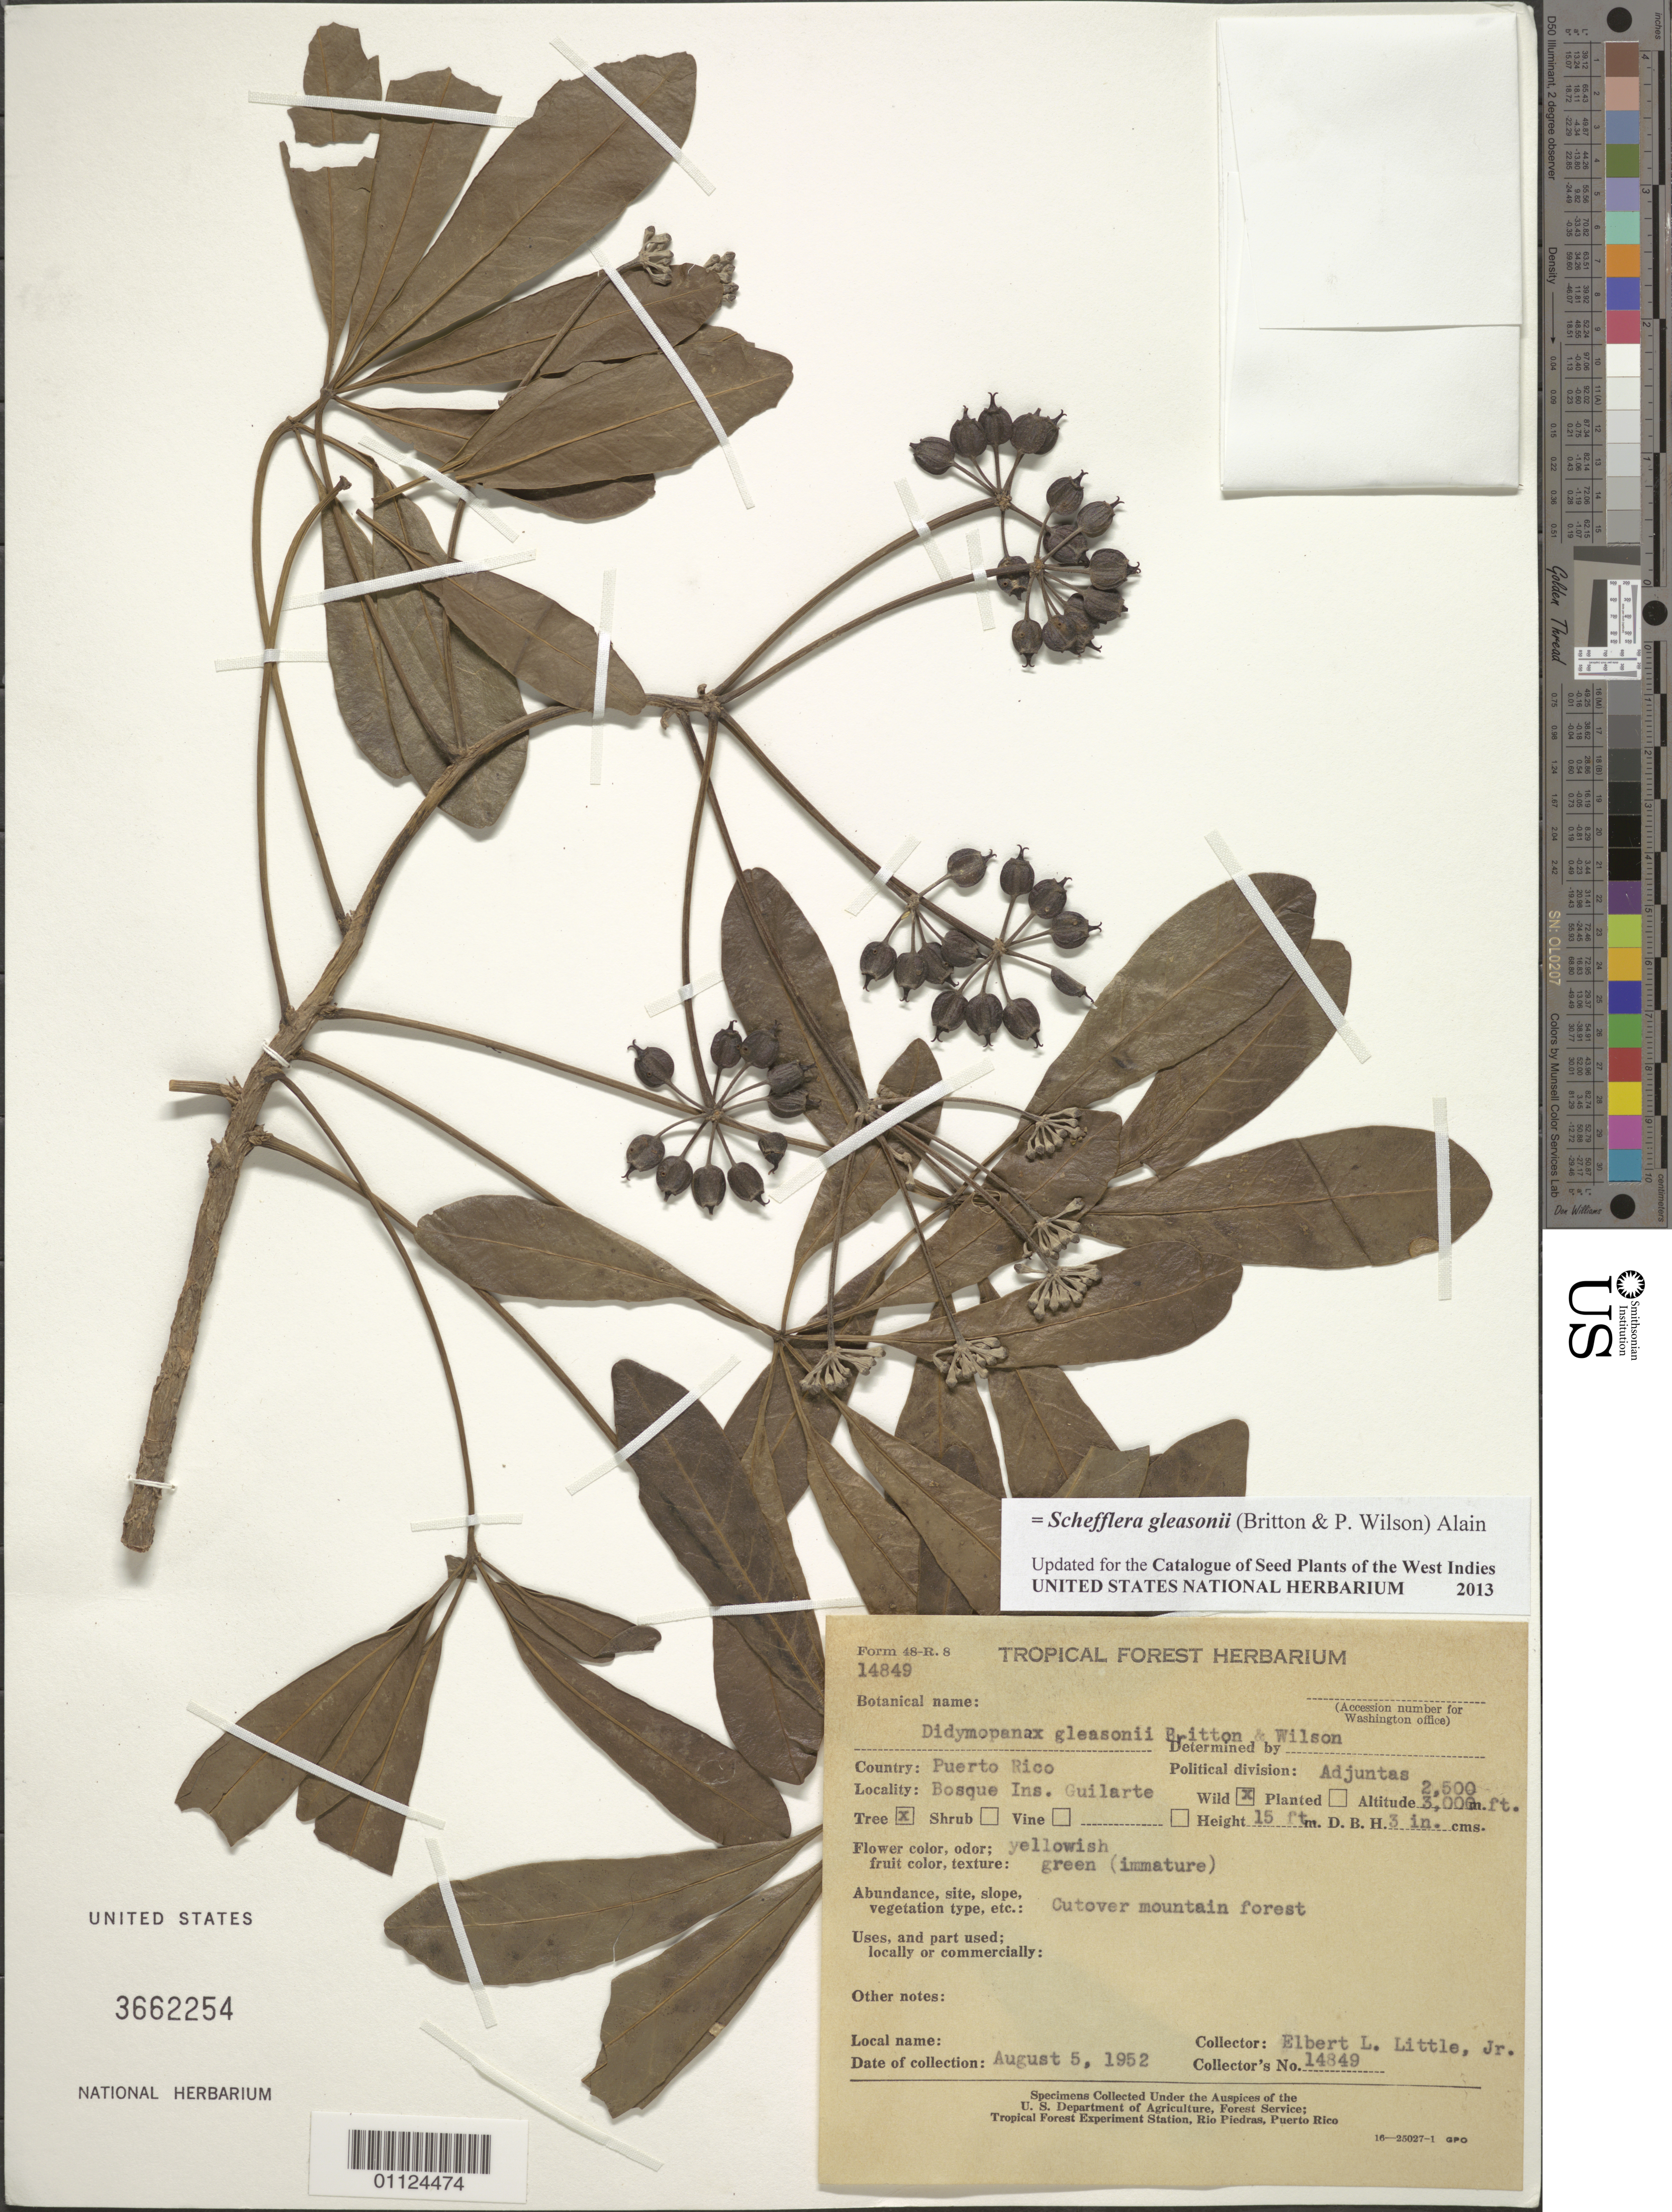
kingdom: Plantae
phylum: Tracheophyta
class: Magnoliopsida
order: Apiales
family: Araliaceae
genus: Schefflera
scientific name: Schefflera gleasonii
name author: (Britton & P. Wilson) Alain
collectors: E. L. Little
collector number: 14849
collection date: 1952-08-05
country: Puerto Rico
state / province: Adjuntas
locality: Bosque Ins. Guilarte.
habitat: Cut-over mountain forest.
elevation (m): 762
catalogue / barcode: US 3662254